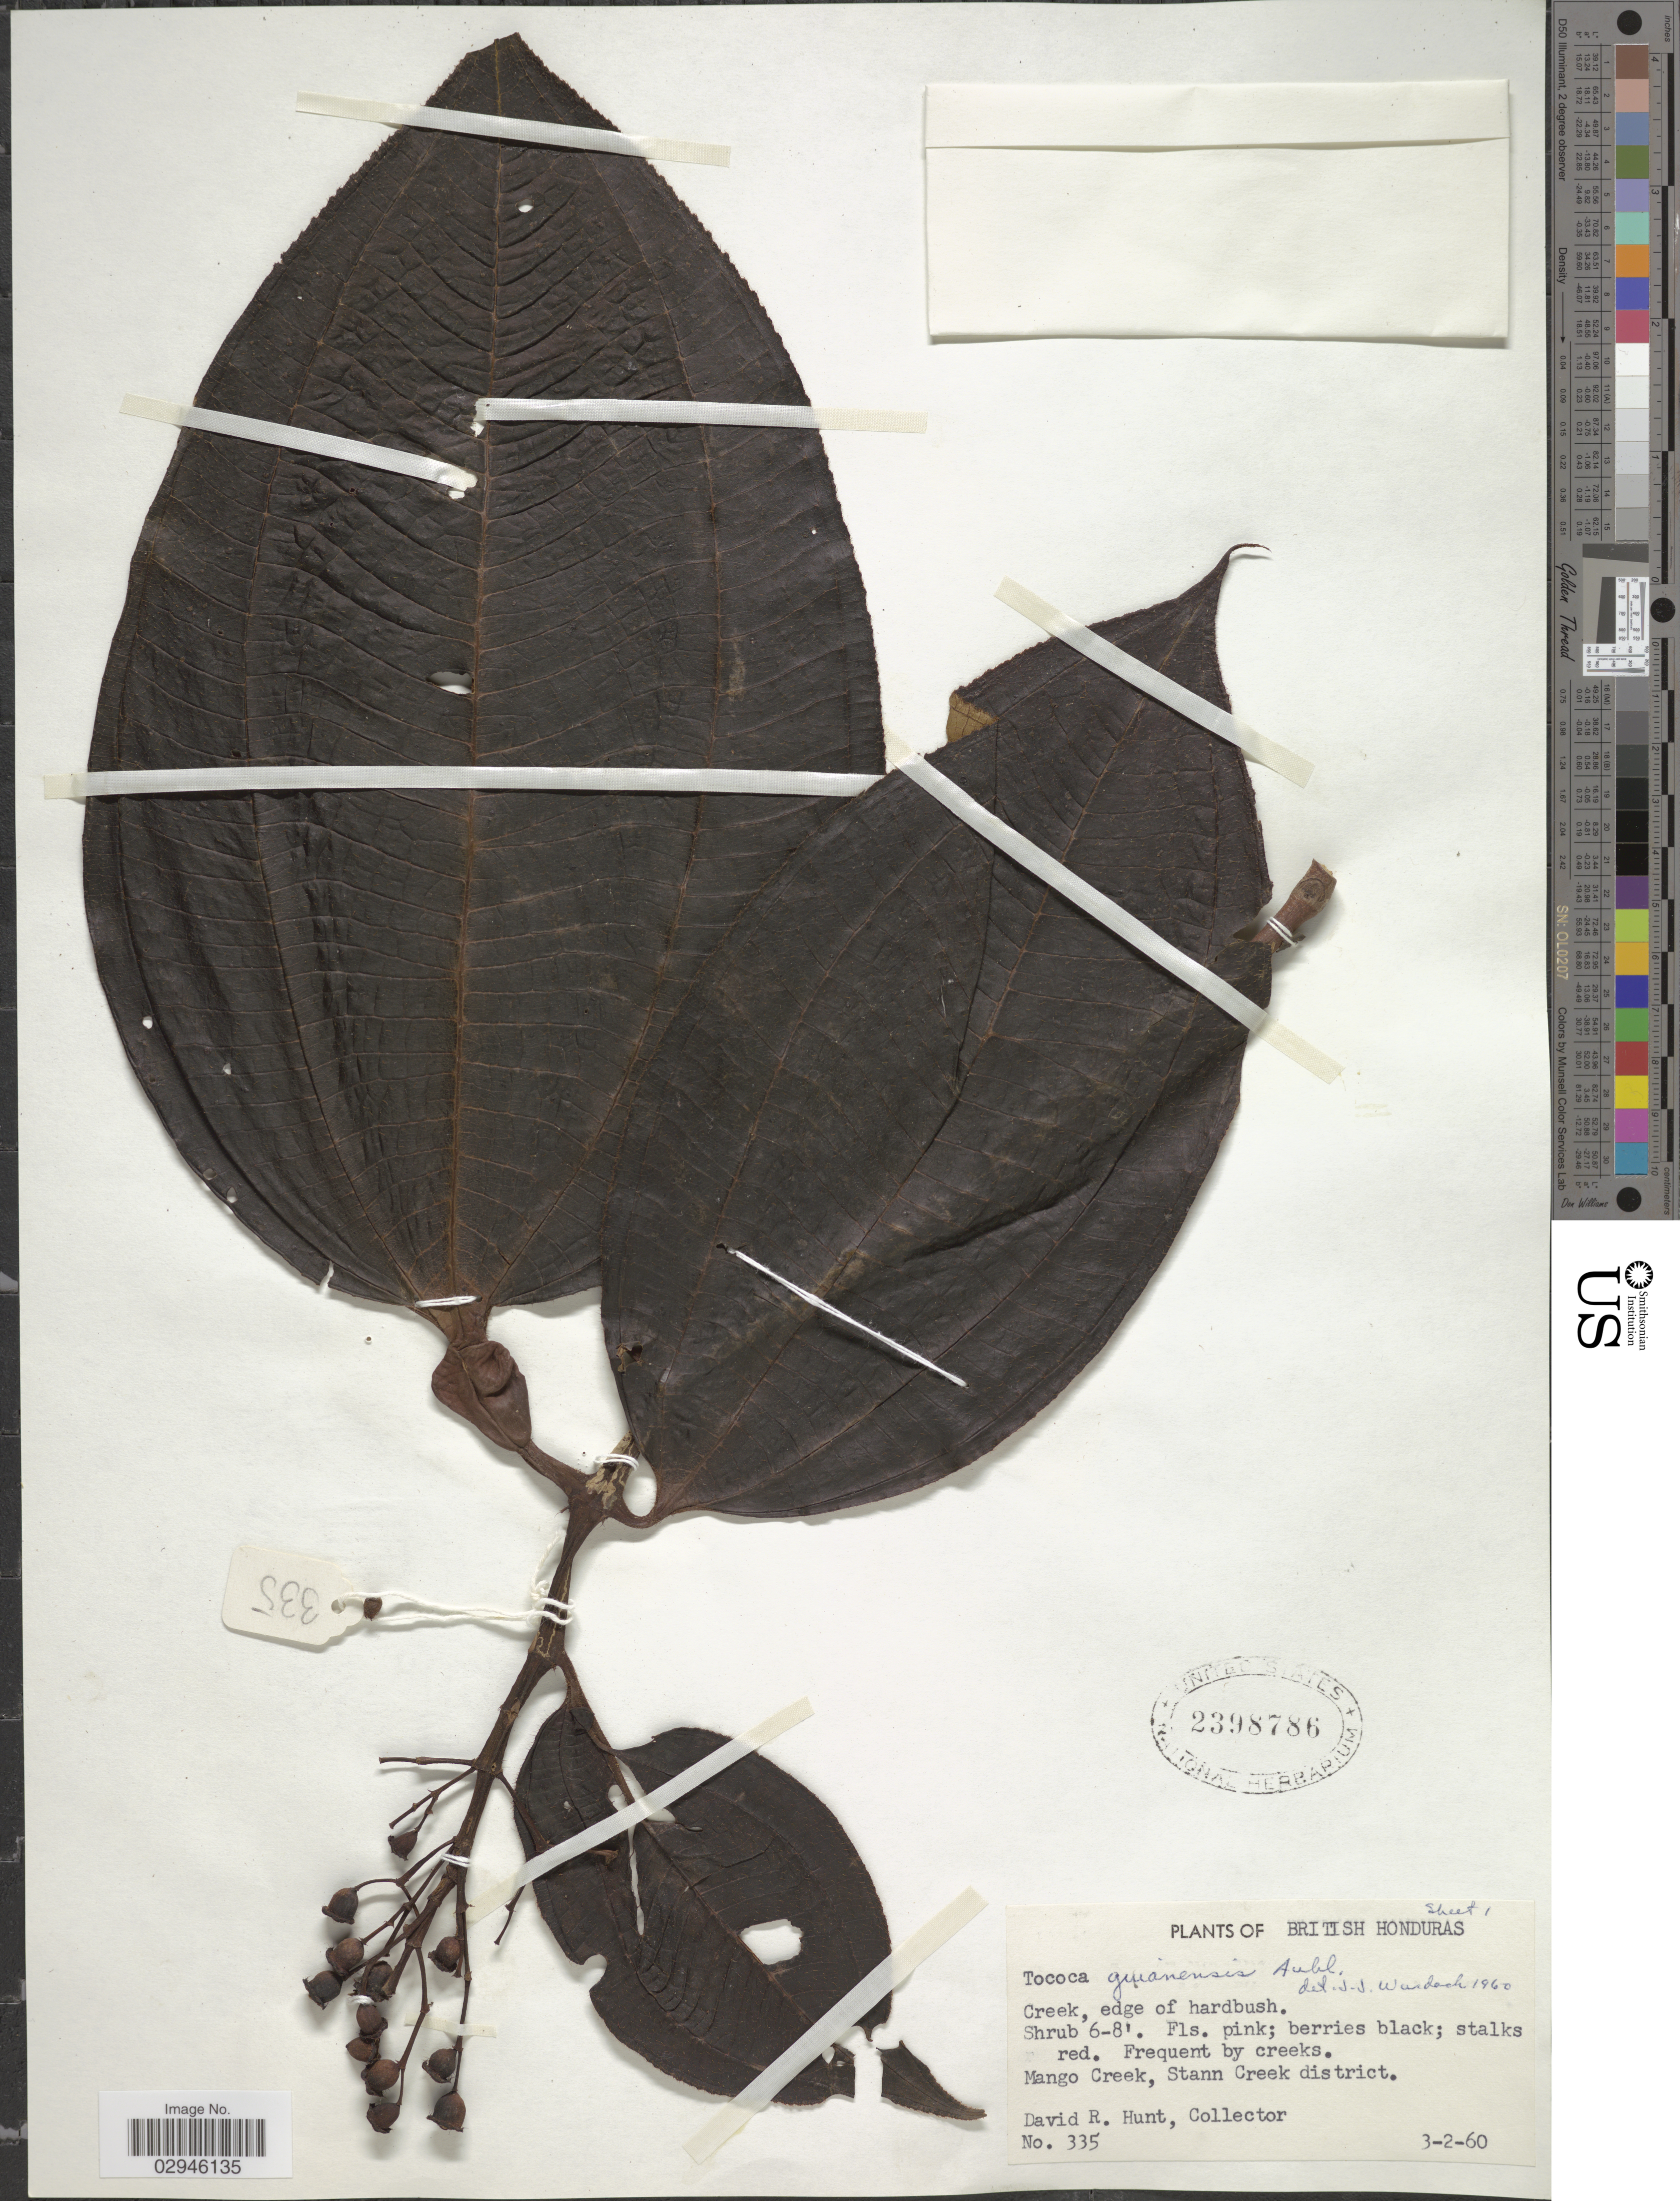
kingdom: Plantae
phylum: Tracheophyta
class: Magnoliopsida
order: Myrtales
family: Melastomataceae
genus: Tococa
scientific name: Tococa guianensis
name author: Aubl.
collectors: D. R. Hunt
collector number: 335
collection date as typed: Transcribed d/m/y: 3/2/60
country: Belize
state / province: Stann Creek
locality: British Honduras. Mango Creek, Stann Creek district.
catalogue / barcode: US 2398786